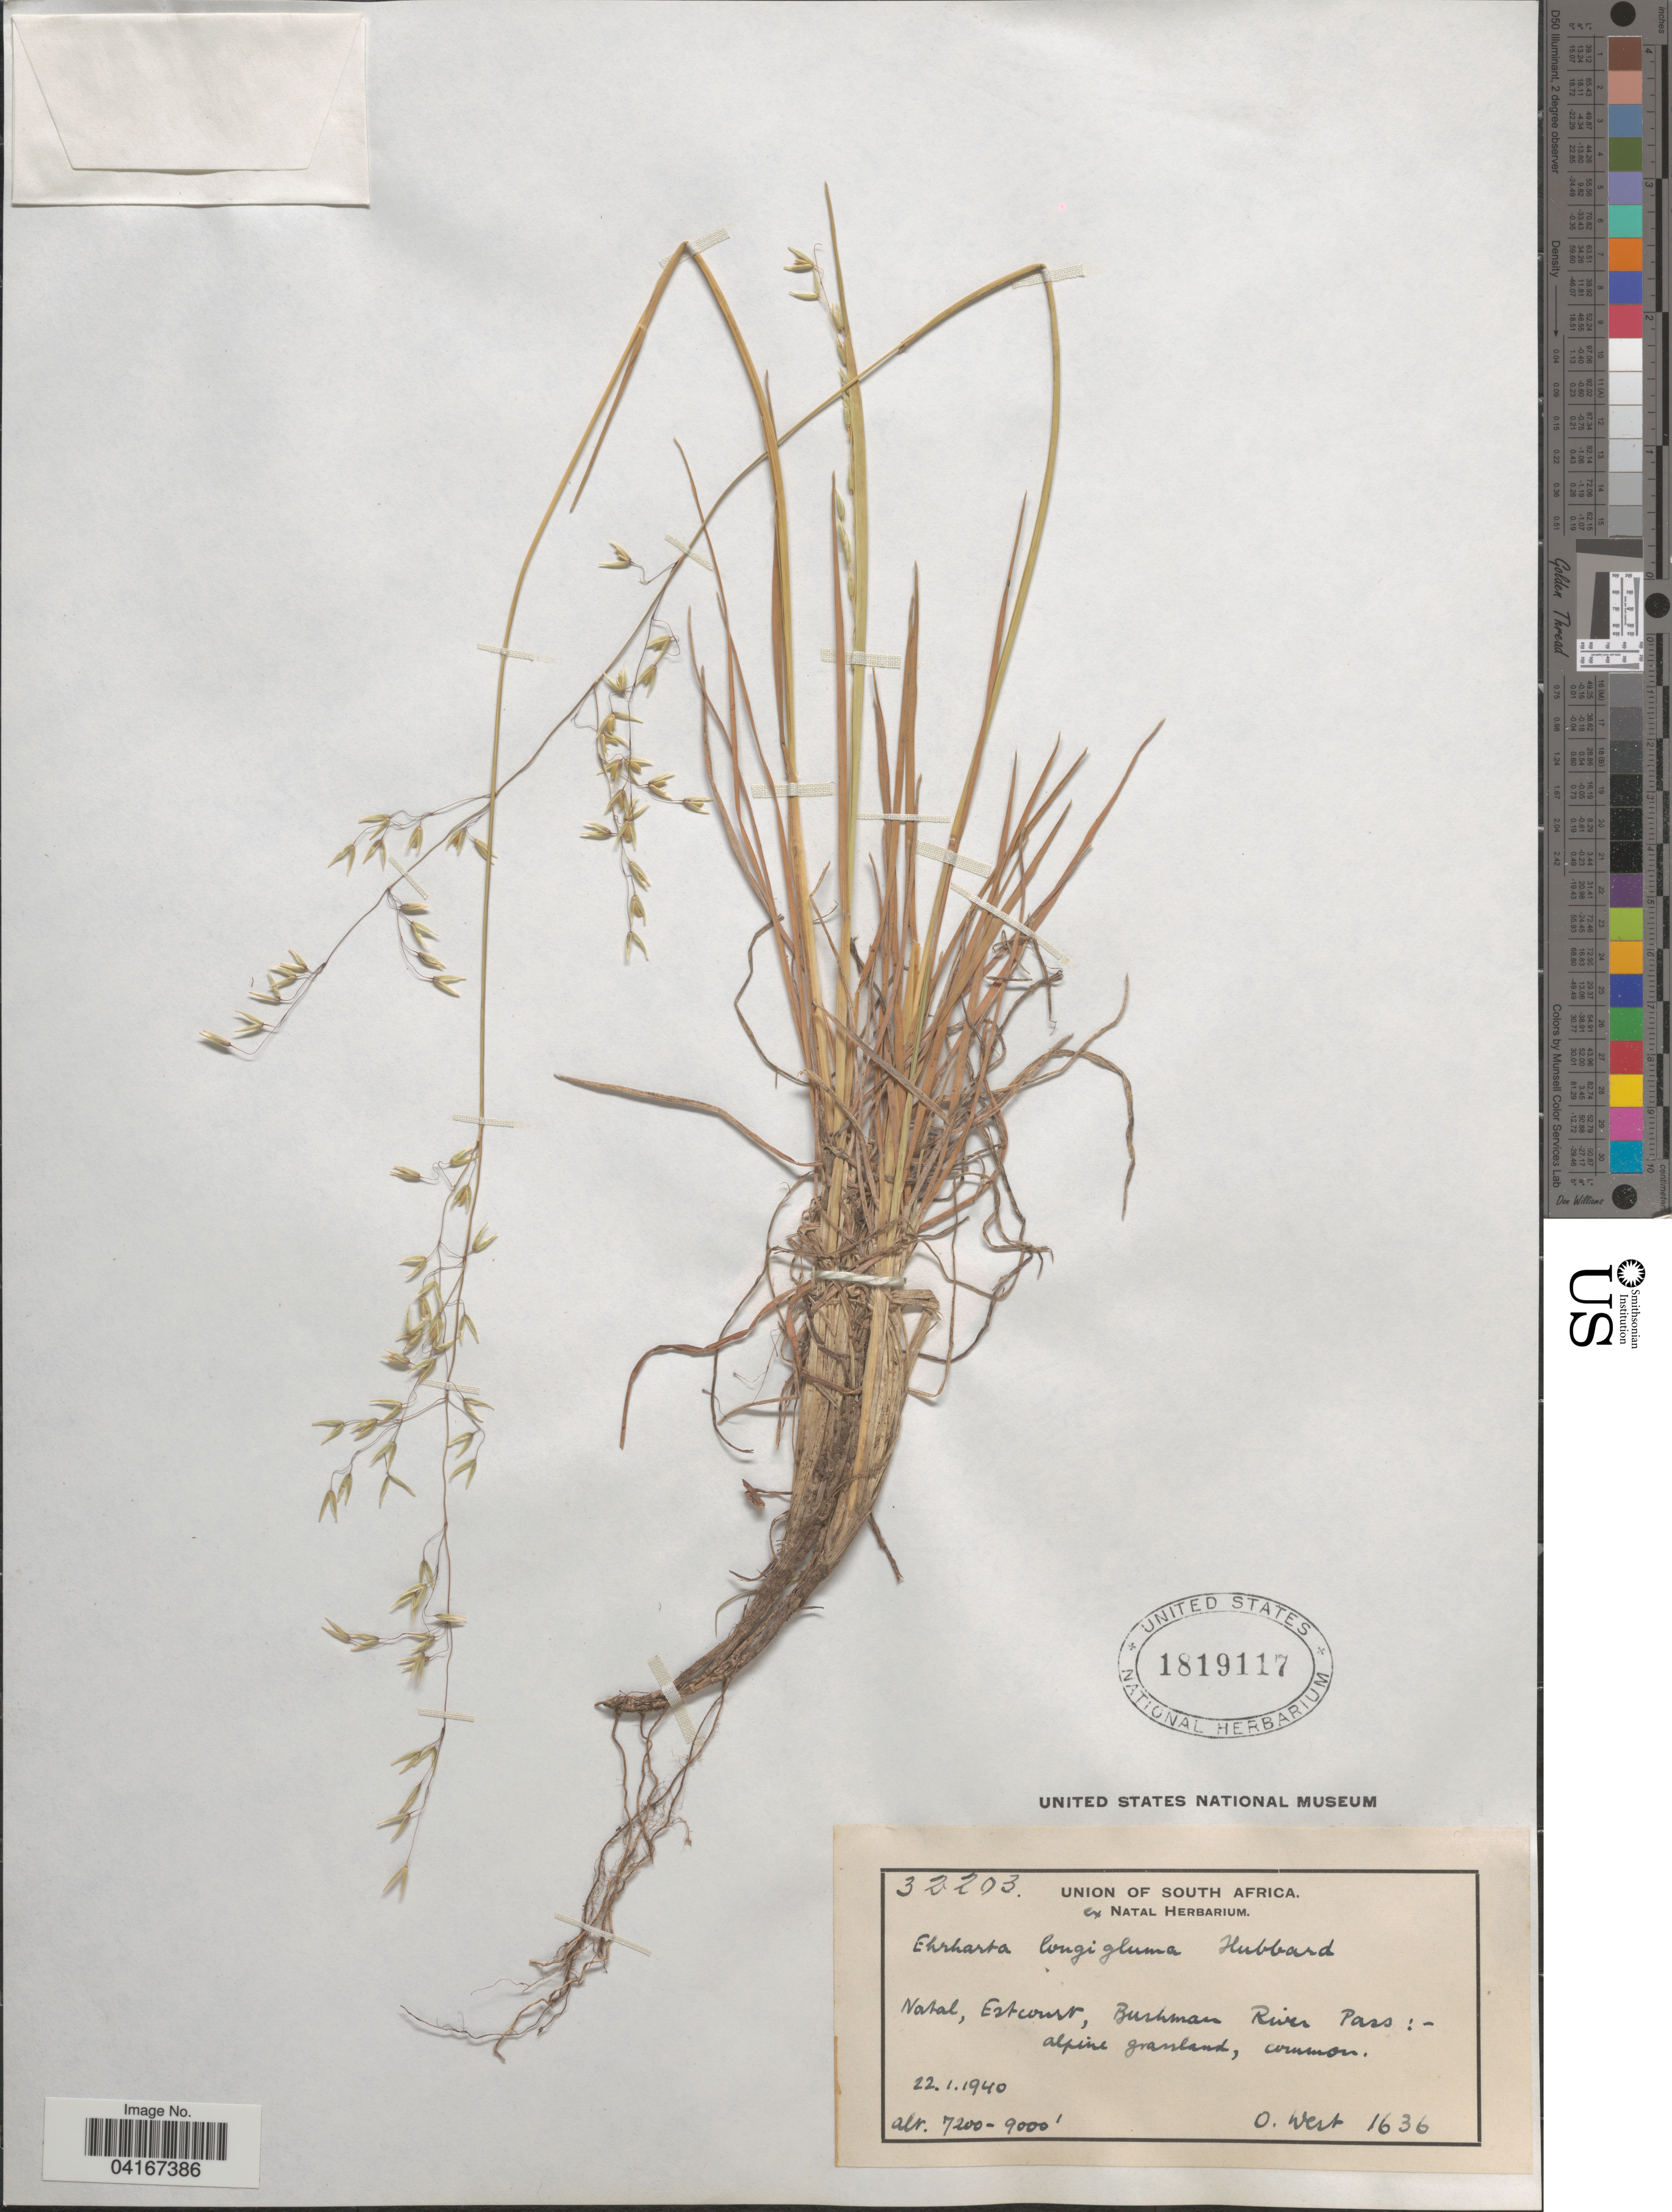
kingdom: Plantae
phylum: Tracheophyta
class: Liliopsida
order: Poales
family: Poaceae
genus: Ehrharta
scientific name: Ehrharta longigluma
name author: C.E. Hubb.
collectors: O. West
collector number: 1636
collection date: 1940-01-22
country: South Africa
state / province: KwaZulu-Natal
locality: Natal, Estcourt, Burhman River Pass.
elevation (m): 2195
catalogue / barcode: US 1819117